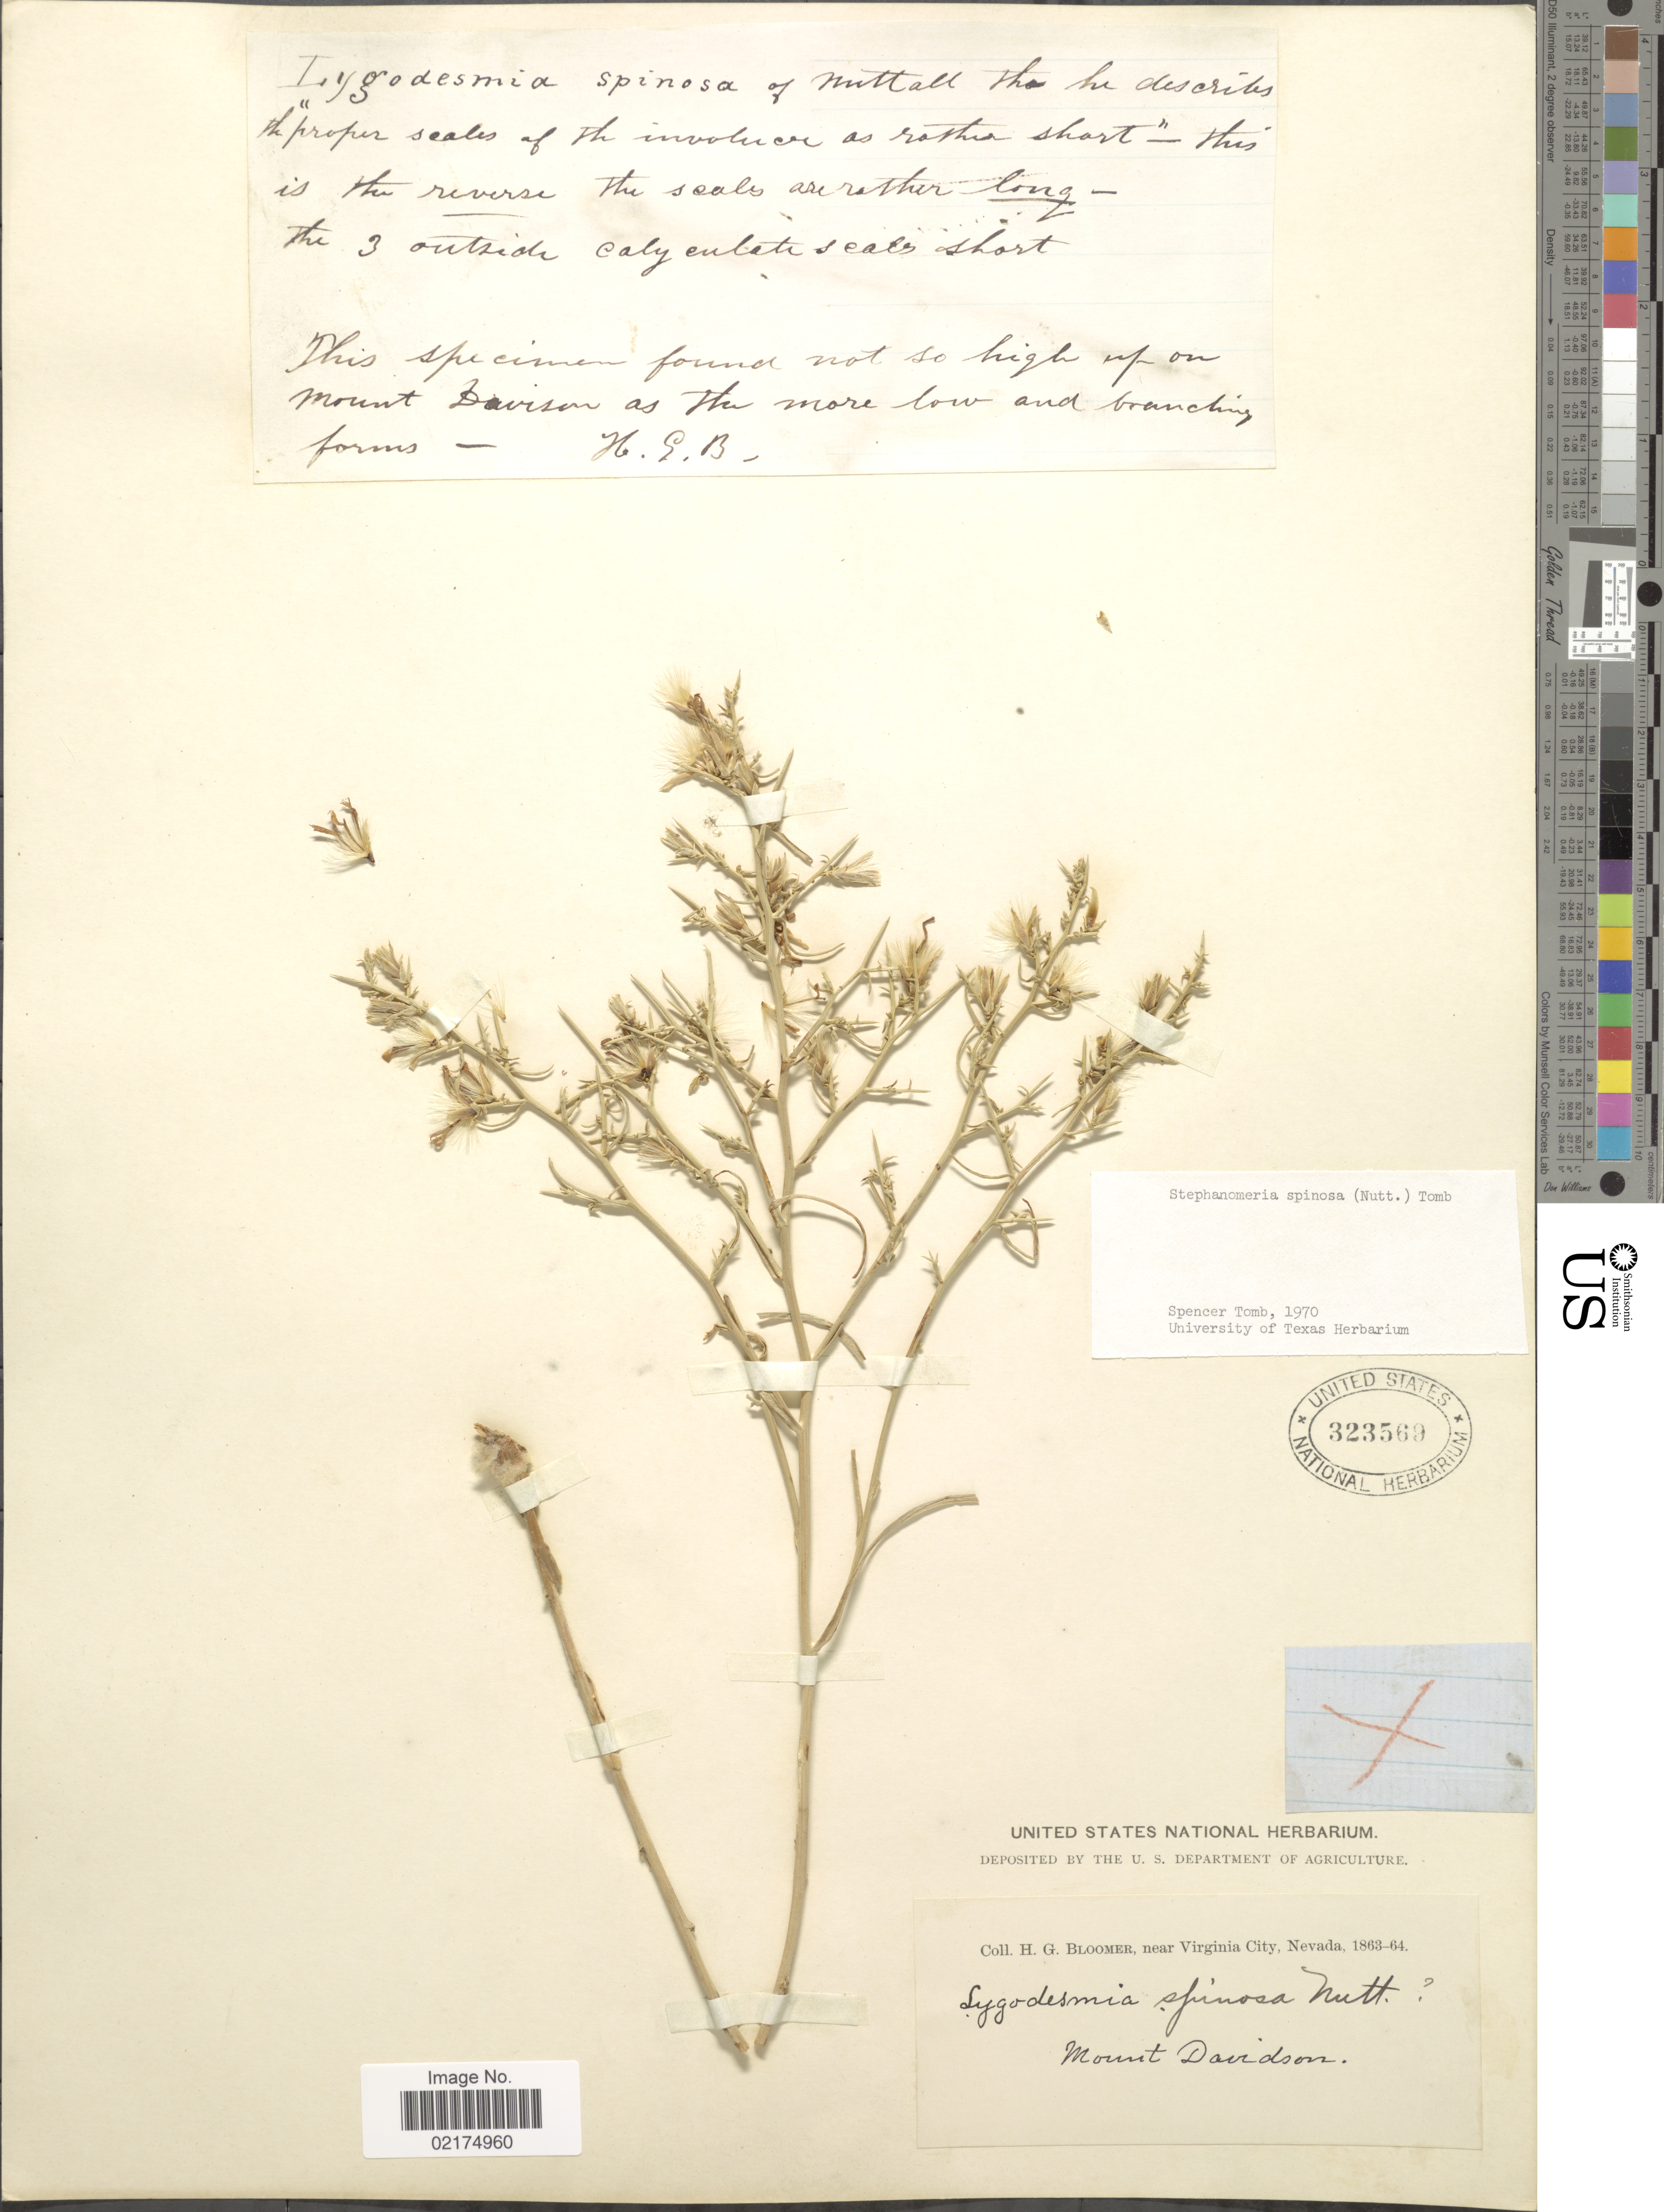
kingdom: Plantae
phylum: Tracheophyta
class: Magnoliopsida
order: Asterales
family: Asteraceae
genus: Pleiacanthus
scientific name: Pleiacanthus spinosus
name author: (Nutt.) Rydb.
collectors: H. Bloomer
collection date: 1863/1864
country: United States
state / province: Nevada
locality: Near Virginia City, Mount Davidson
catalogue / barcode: US 323569